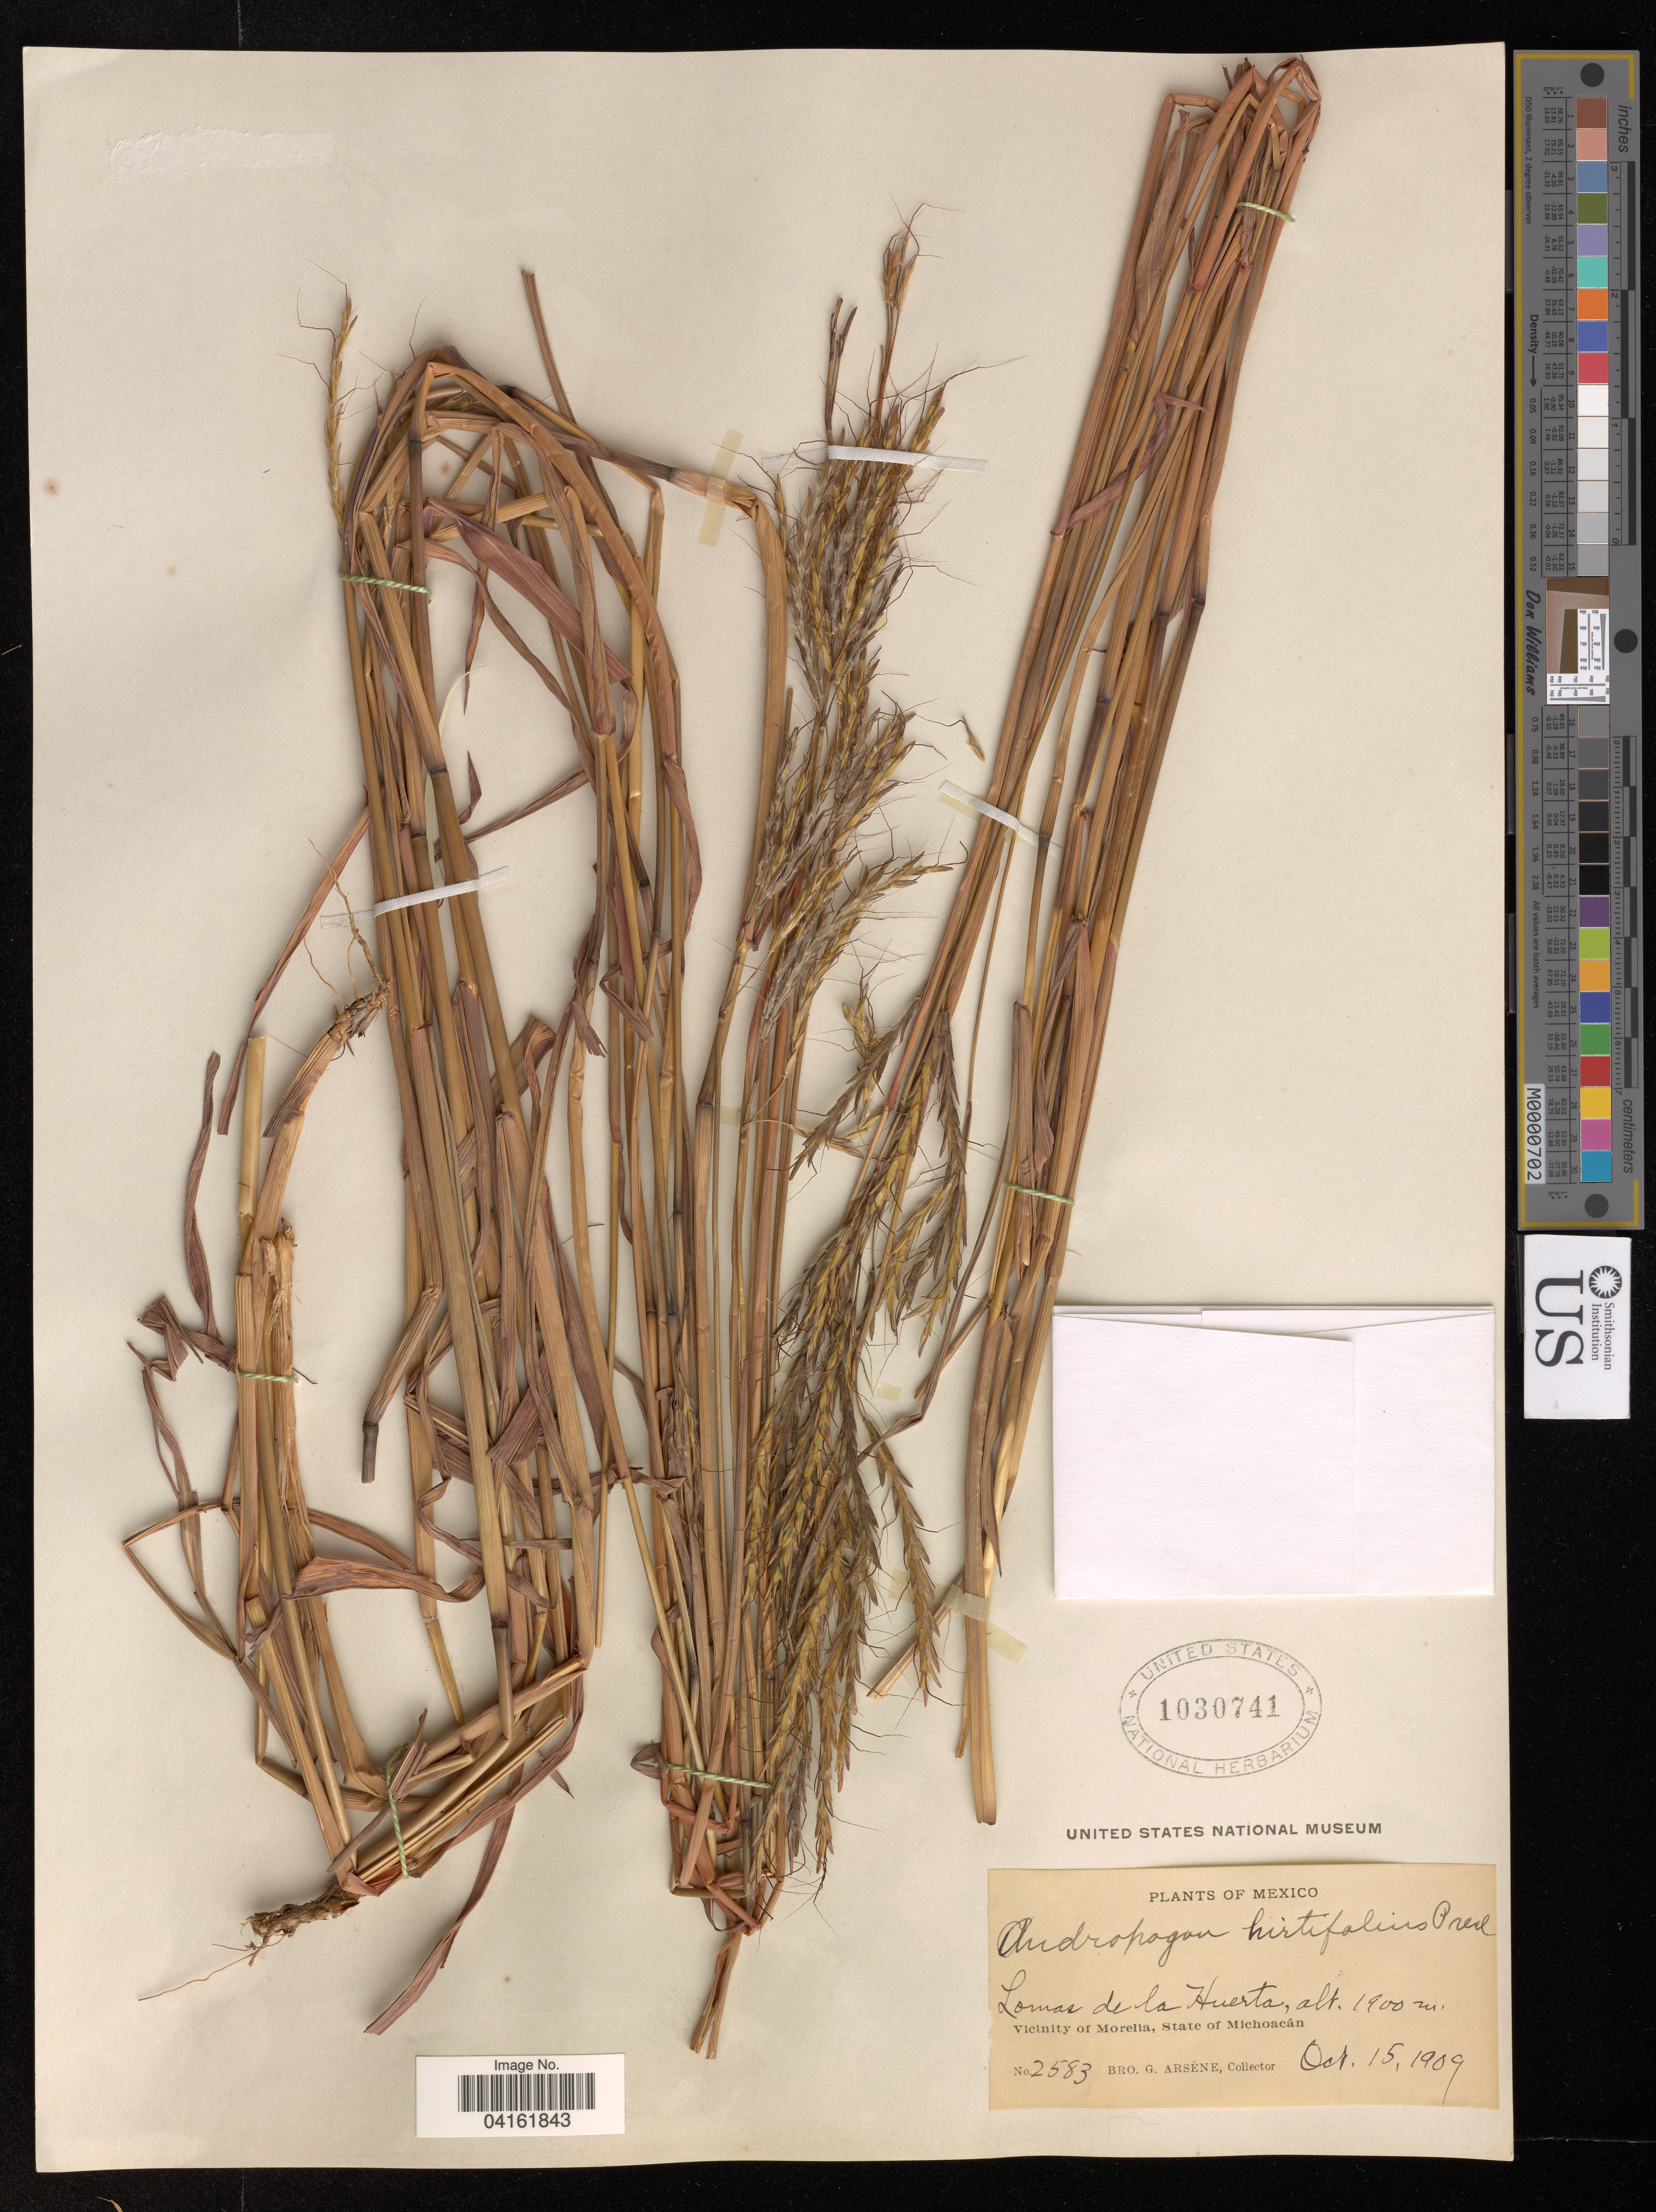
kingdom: Plantae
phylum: Tracheophyta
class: Liliopsida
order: Poales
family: Poaceae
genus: Andropogon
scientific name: Andropogon hirtifolius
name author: C. Presl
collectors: Bro. G. Arsène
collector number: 2583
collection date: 1909-10-15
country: Mexico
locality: Lomas de la Huerta.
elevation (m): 1900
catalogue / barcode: US 1030741